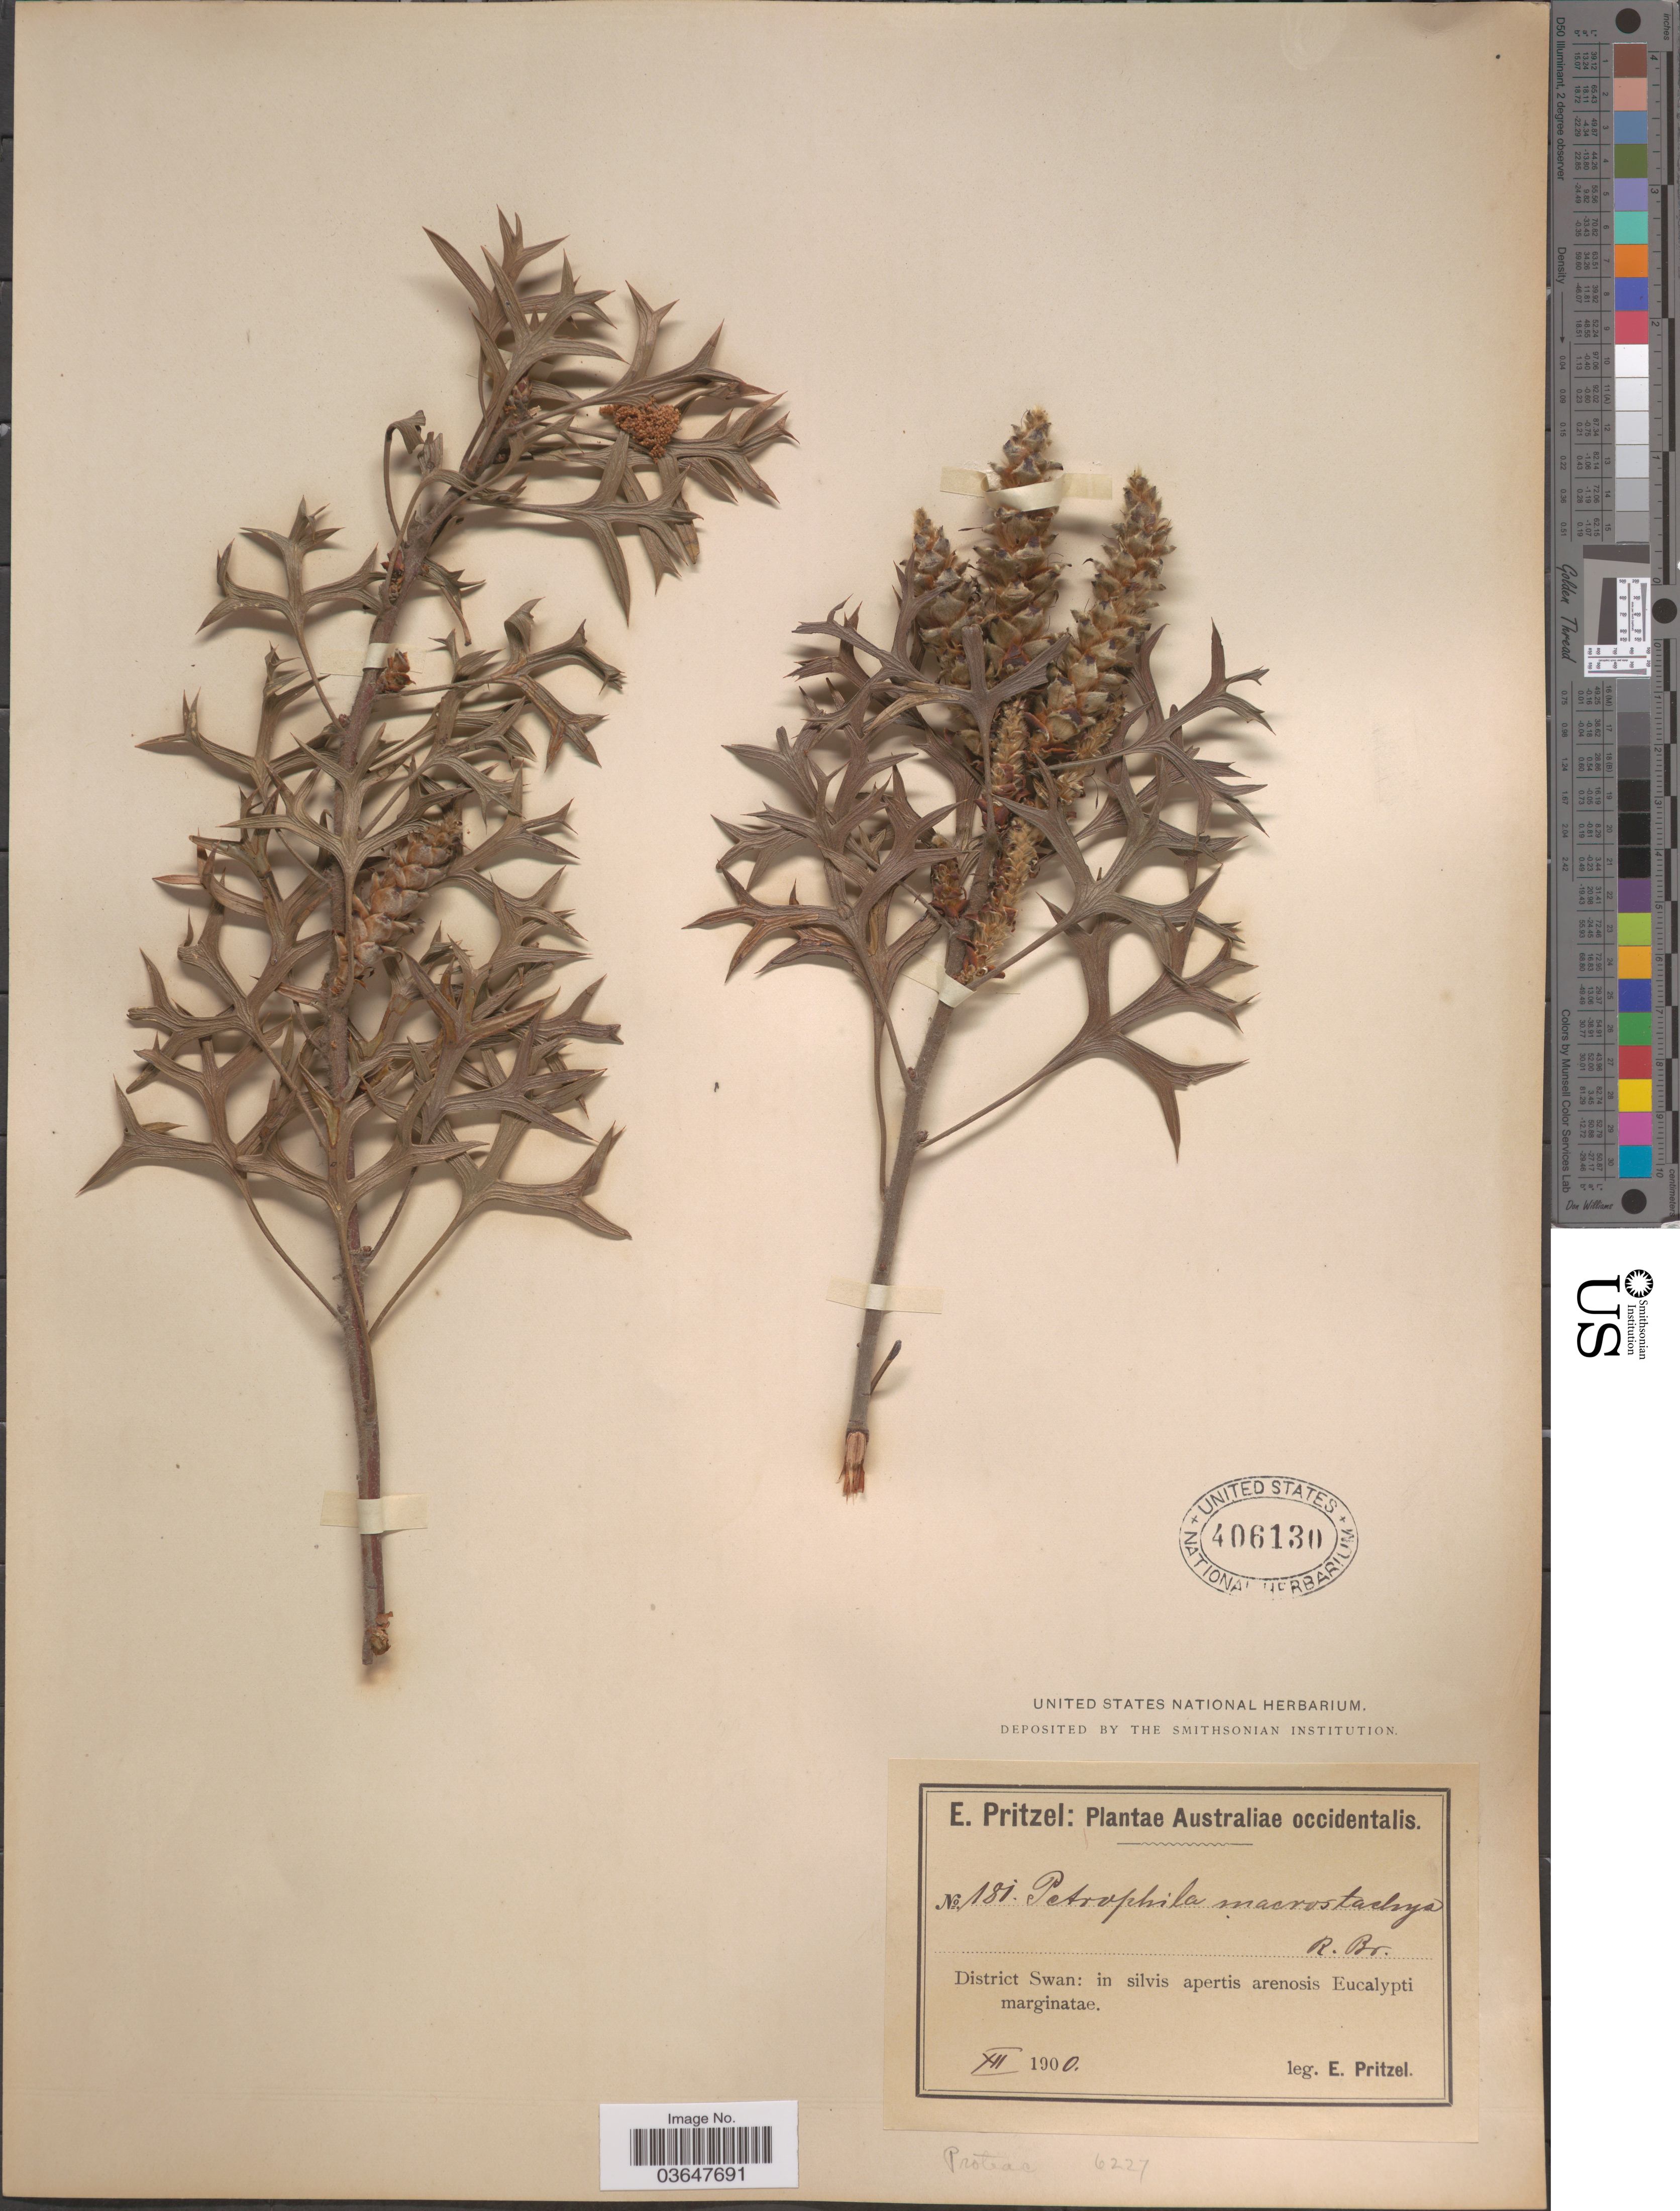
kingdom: Plantae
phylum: Tracheophyta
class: Magnoliopsida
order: Proteales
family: Proteaceae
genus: Petrophile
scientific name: Petrophile macrostachya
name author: R. Br.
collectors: E. G. Pritzel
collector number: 181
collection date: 1900-12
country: Australia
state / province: Western Australia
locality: Australiae occidentalis. District Swan: in silvis apertis arenosis Eucalypti marginatae.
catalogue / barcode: US 406130